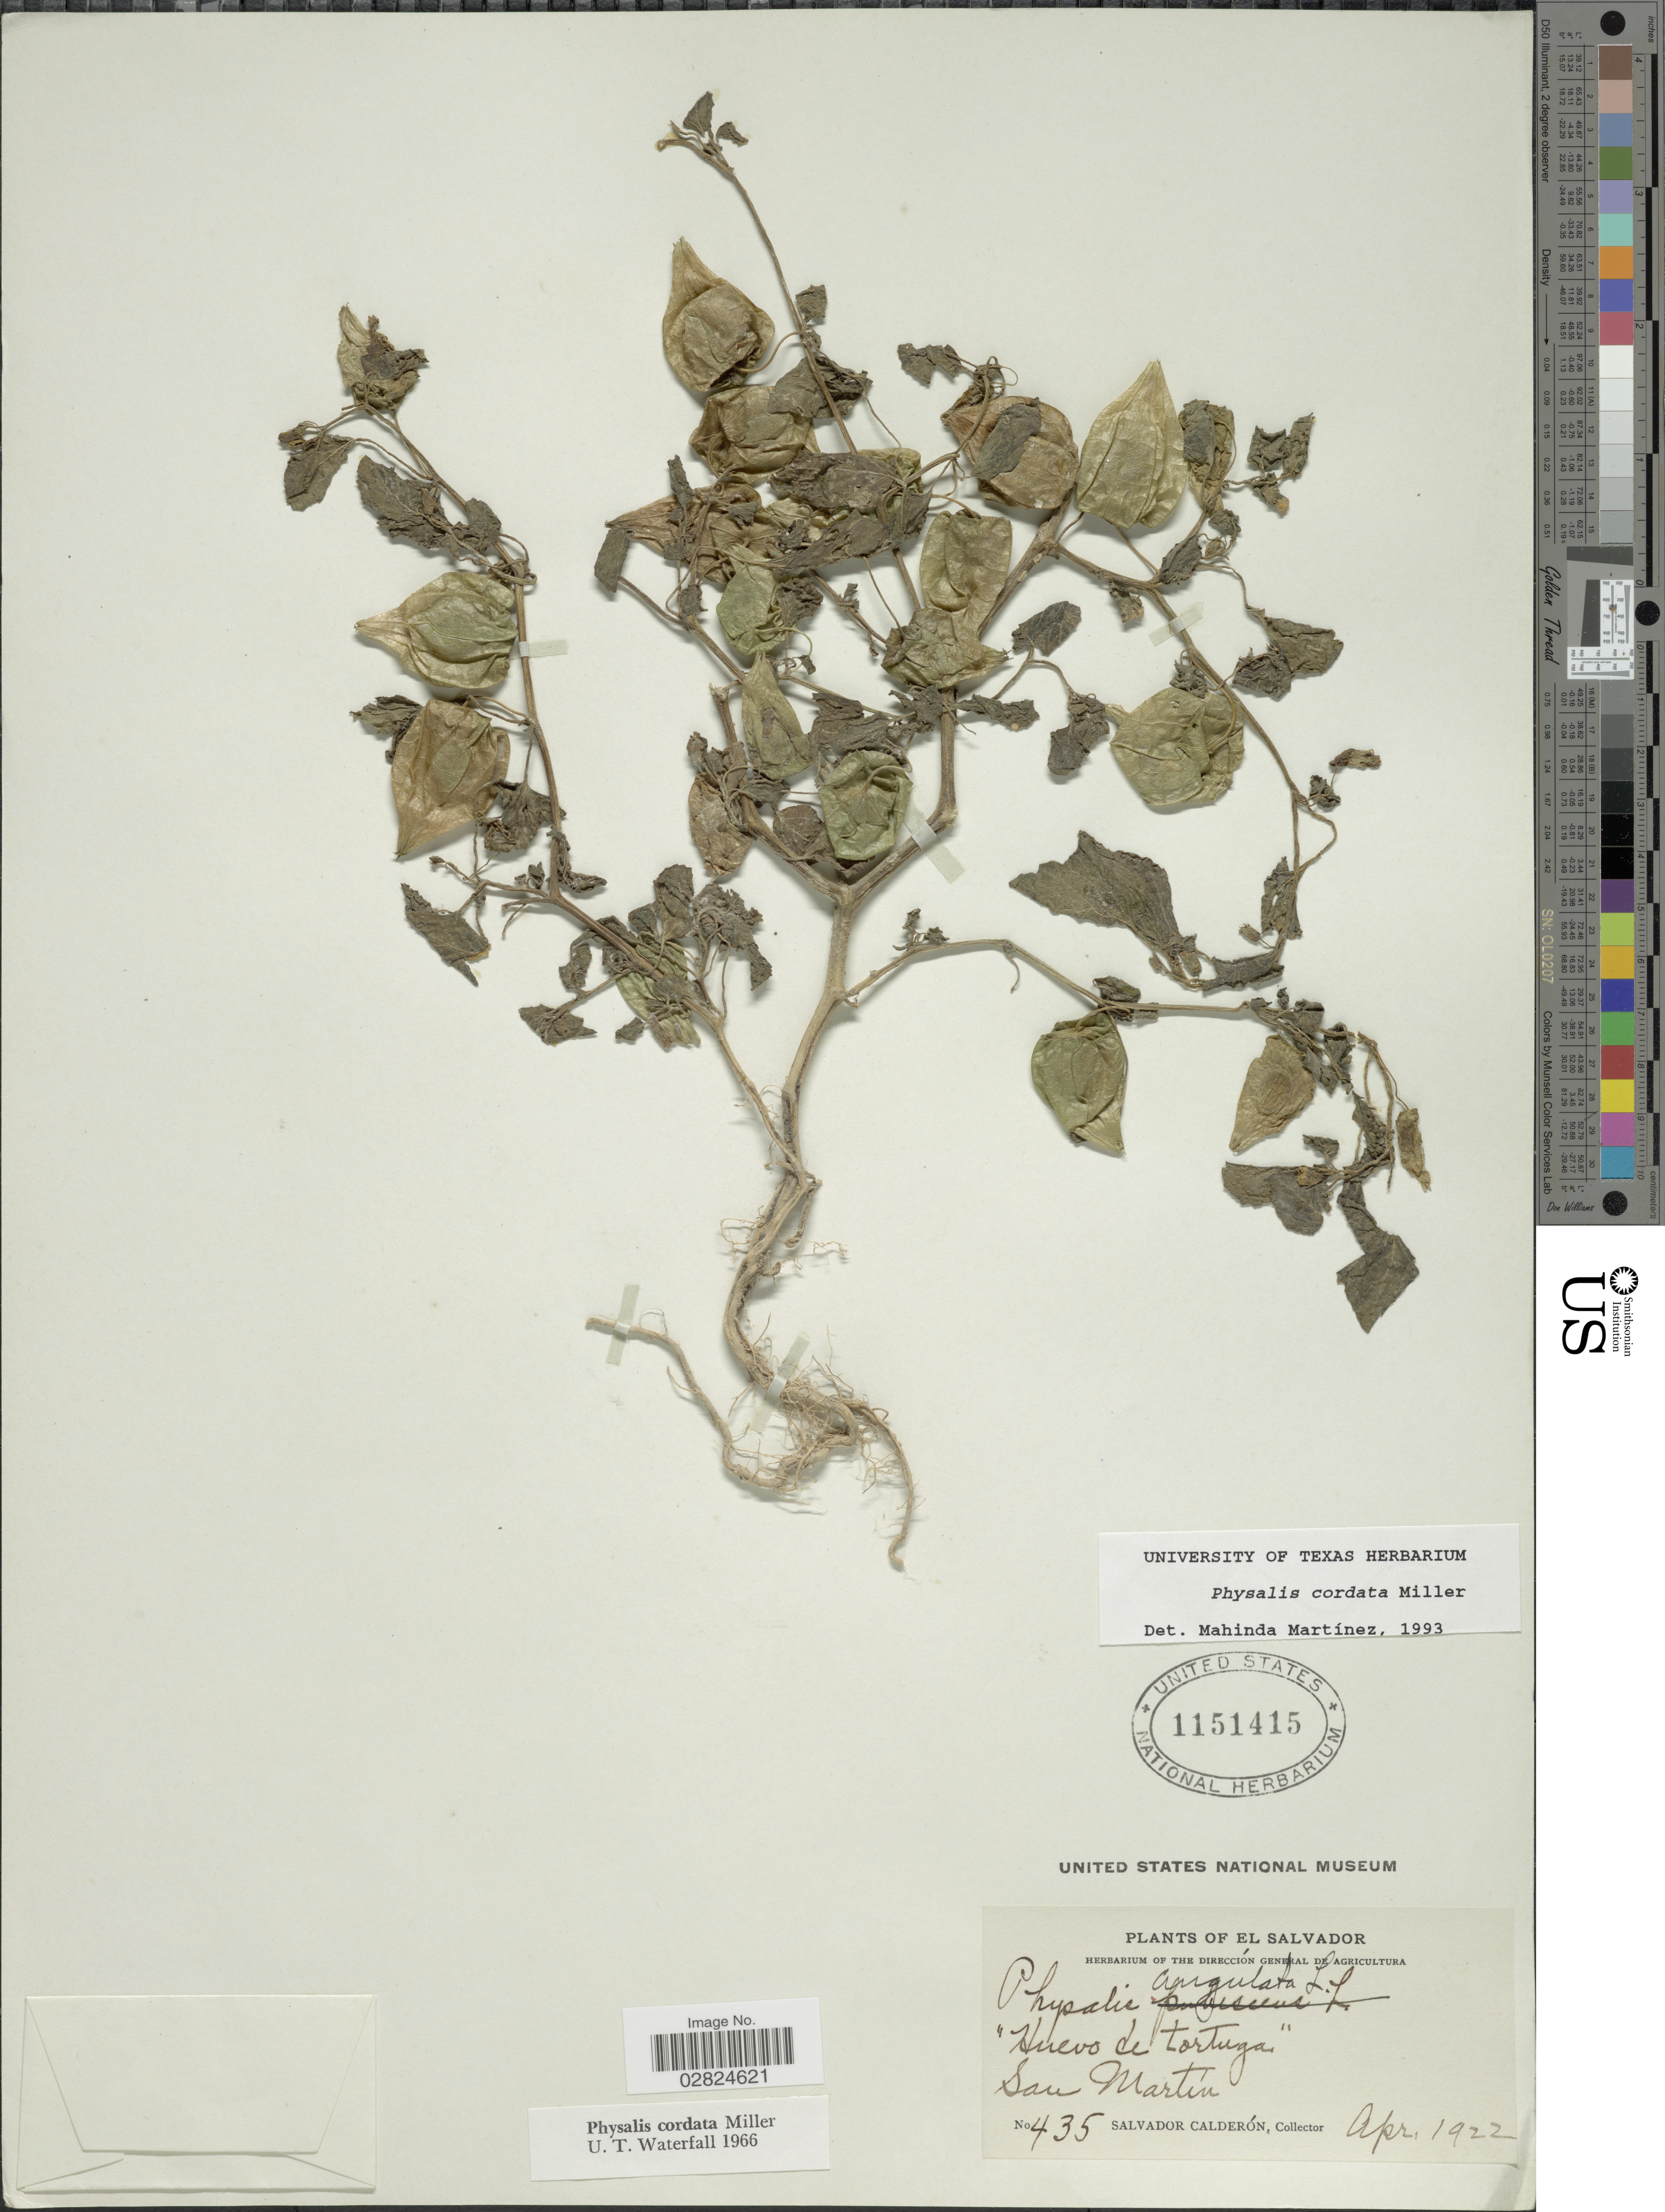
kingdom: Plantae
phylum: Tracheophyta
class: Magnoliopsida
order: Solanales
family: Solanaceae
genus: Physalis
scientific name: Physalis cordata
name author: Mill.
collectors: S. Calderón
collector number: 435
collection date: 1922-04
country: El Salvador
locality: Huevo de tortuga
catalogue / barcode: US 1151415